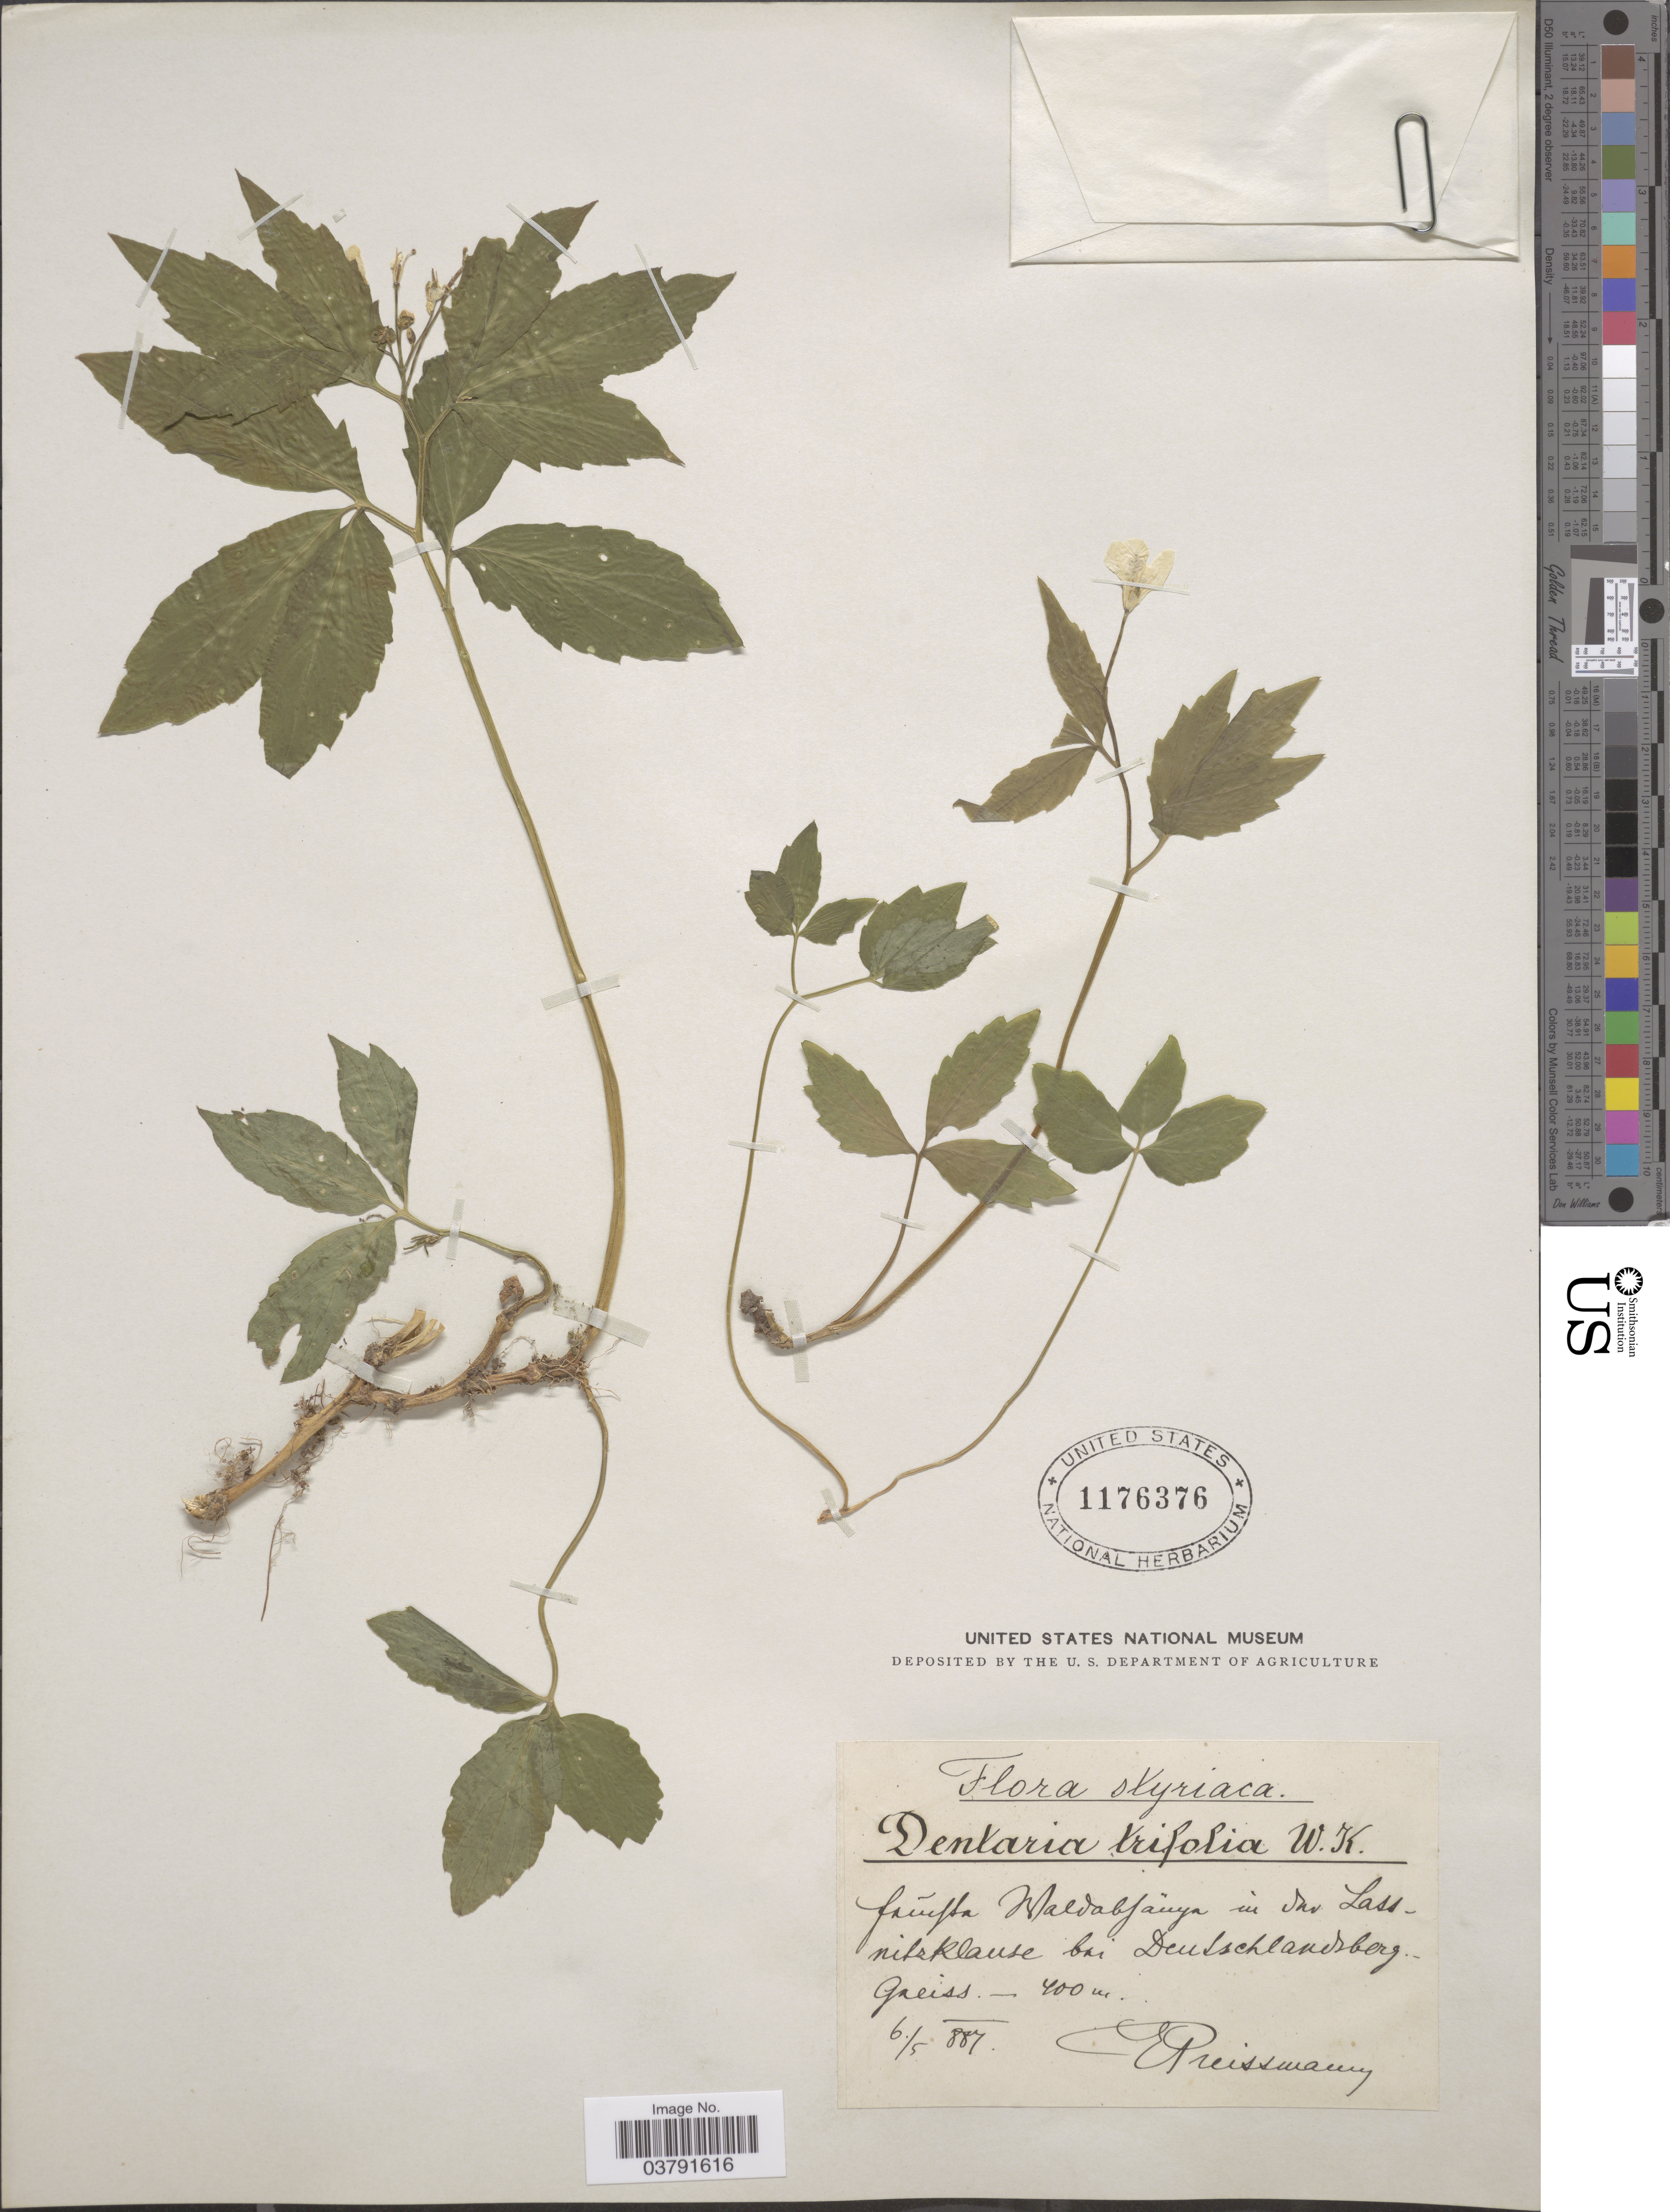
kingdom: Plantae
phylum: Tracheophyta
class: Magnoliopsida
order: Brassicales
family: Brassicaceae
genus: Dentaria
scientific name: Dentaria trifolia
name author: Waldst. & Kit.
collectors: E. Preissmann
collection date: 1887-05-06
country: Germany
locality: Styriaca. Fruifla Malvabfauya ui van Lassniklause bri Deutschlandsberg Greiss. [interpreted]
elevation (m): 400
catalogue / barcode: US 1176376